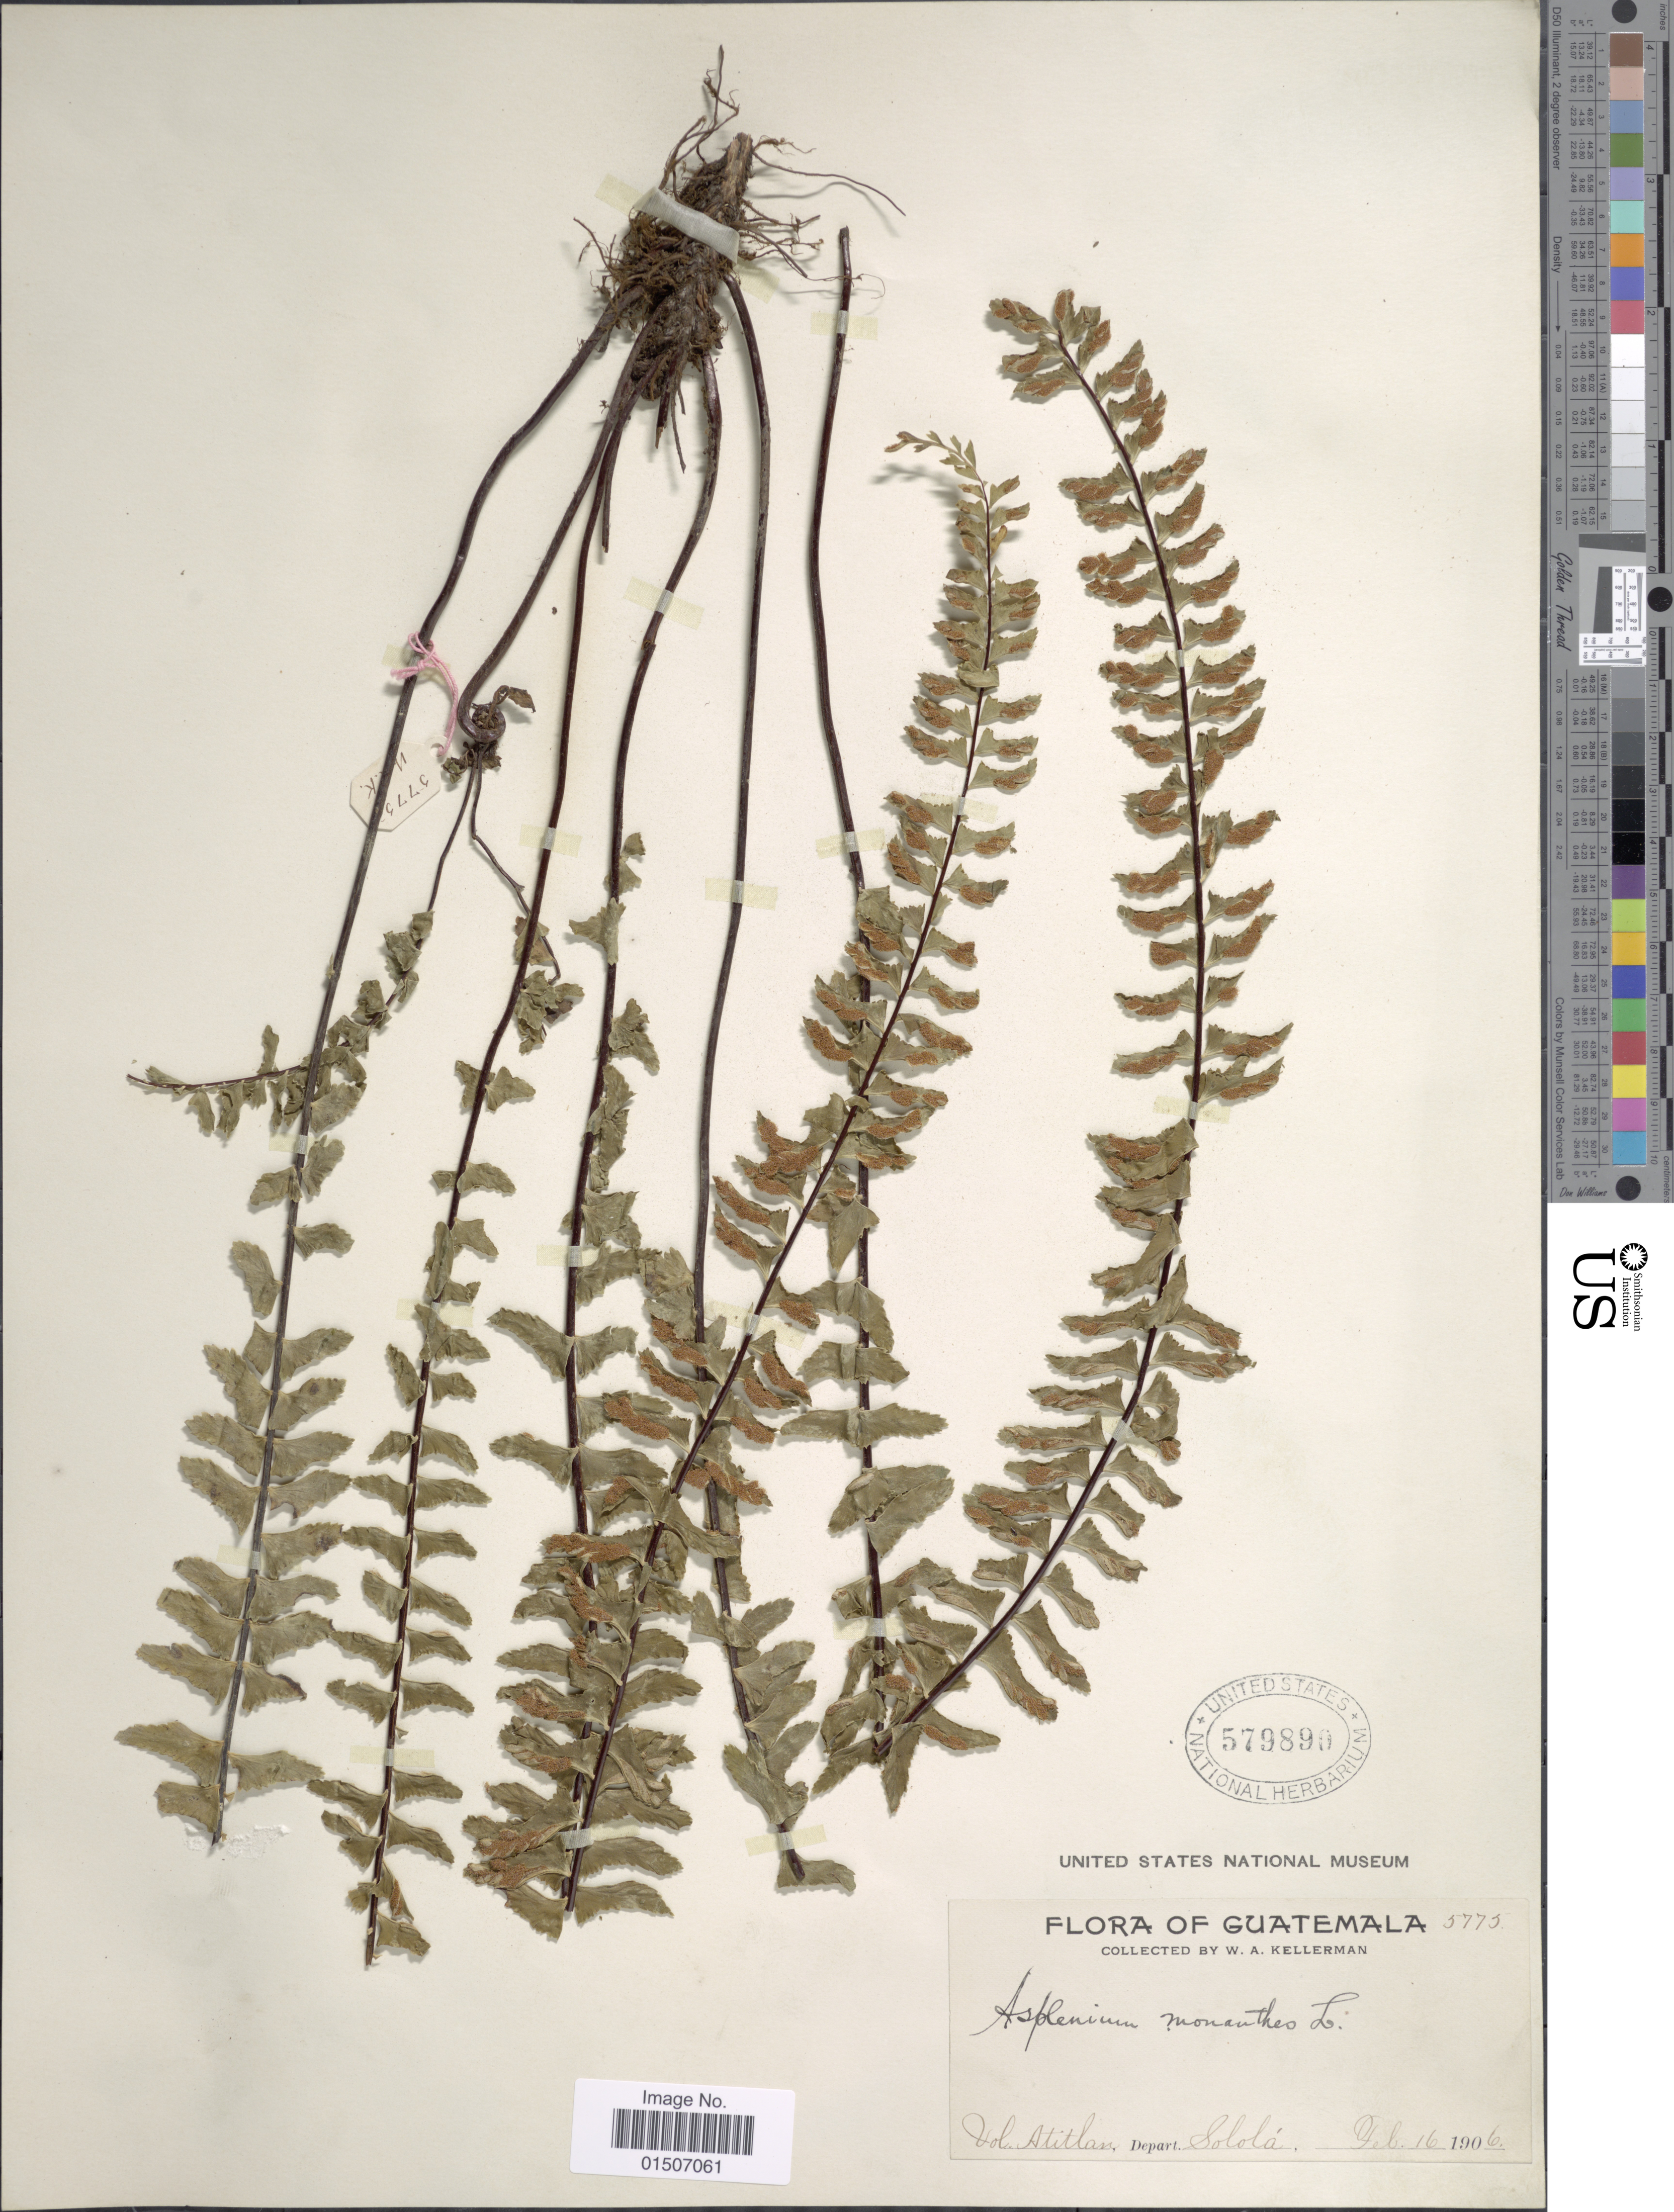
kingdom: Plantae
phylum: Tracheophyta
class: Polypodiopsida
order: Polypodiales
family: Aspleniaceae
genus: Asplenium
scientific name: Asplenium monanthes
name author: L.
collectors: W. Kellerman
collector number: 5775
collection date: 1906-02-16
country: Guatemala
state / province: Sololá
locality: Vol Atitlan, Depart Sololá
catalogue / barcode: US 579890